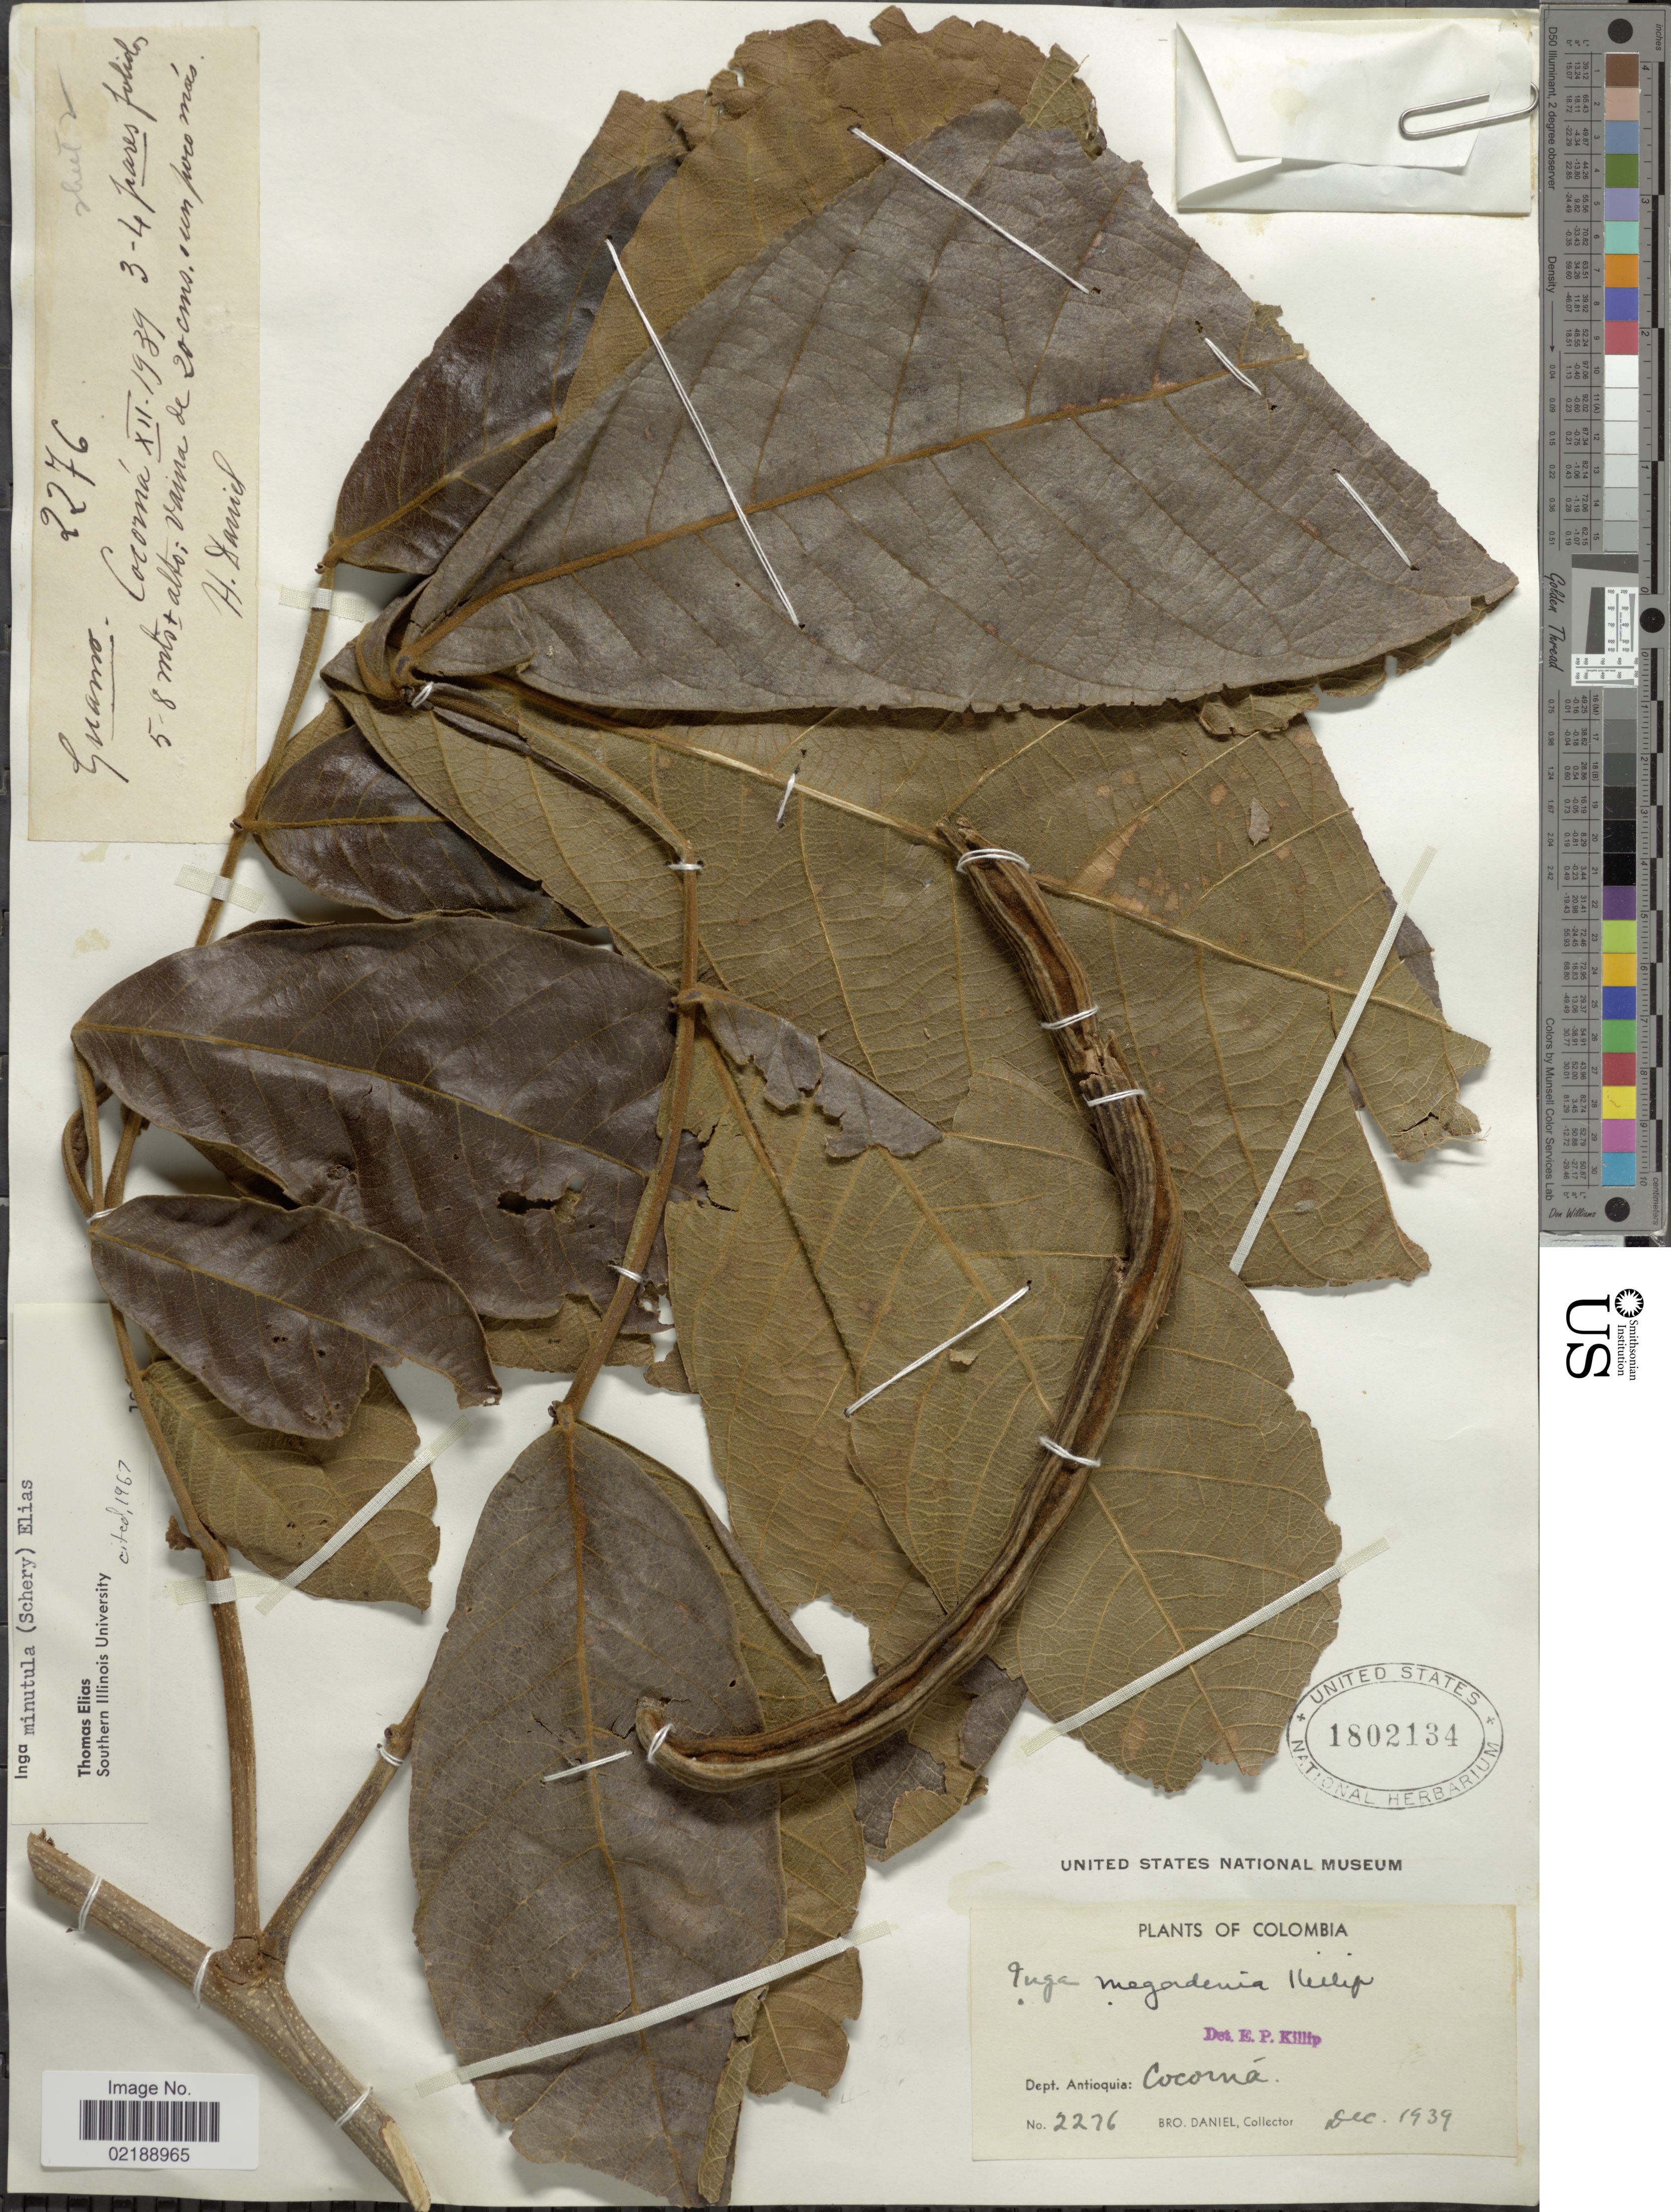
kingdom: Plantae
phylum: Tracheophyta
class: Magnoliopsida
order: Fabales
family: Fabaceae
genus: Inga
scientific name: Inga oerstediana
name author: Benth.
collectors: Bro. Daniel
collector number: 2276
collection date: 1939-12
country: Colombia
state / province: Antioquia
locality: Dept. Antioquia: Cocorná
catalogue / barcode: US 1802134